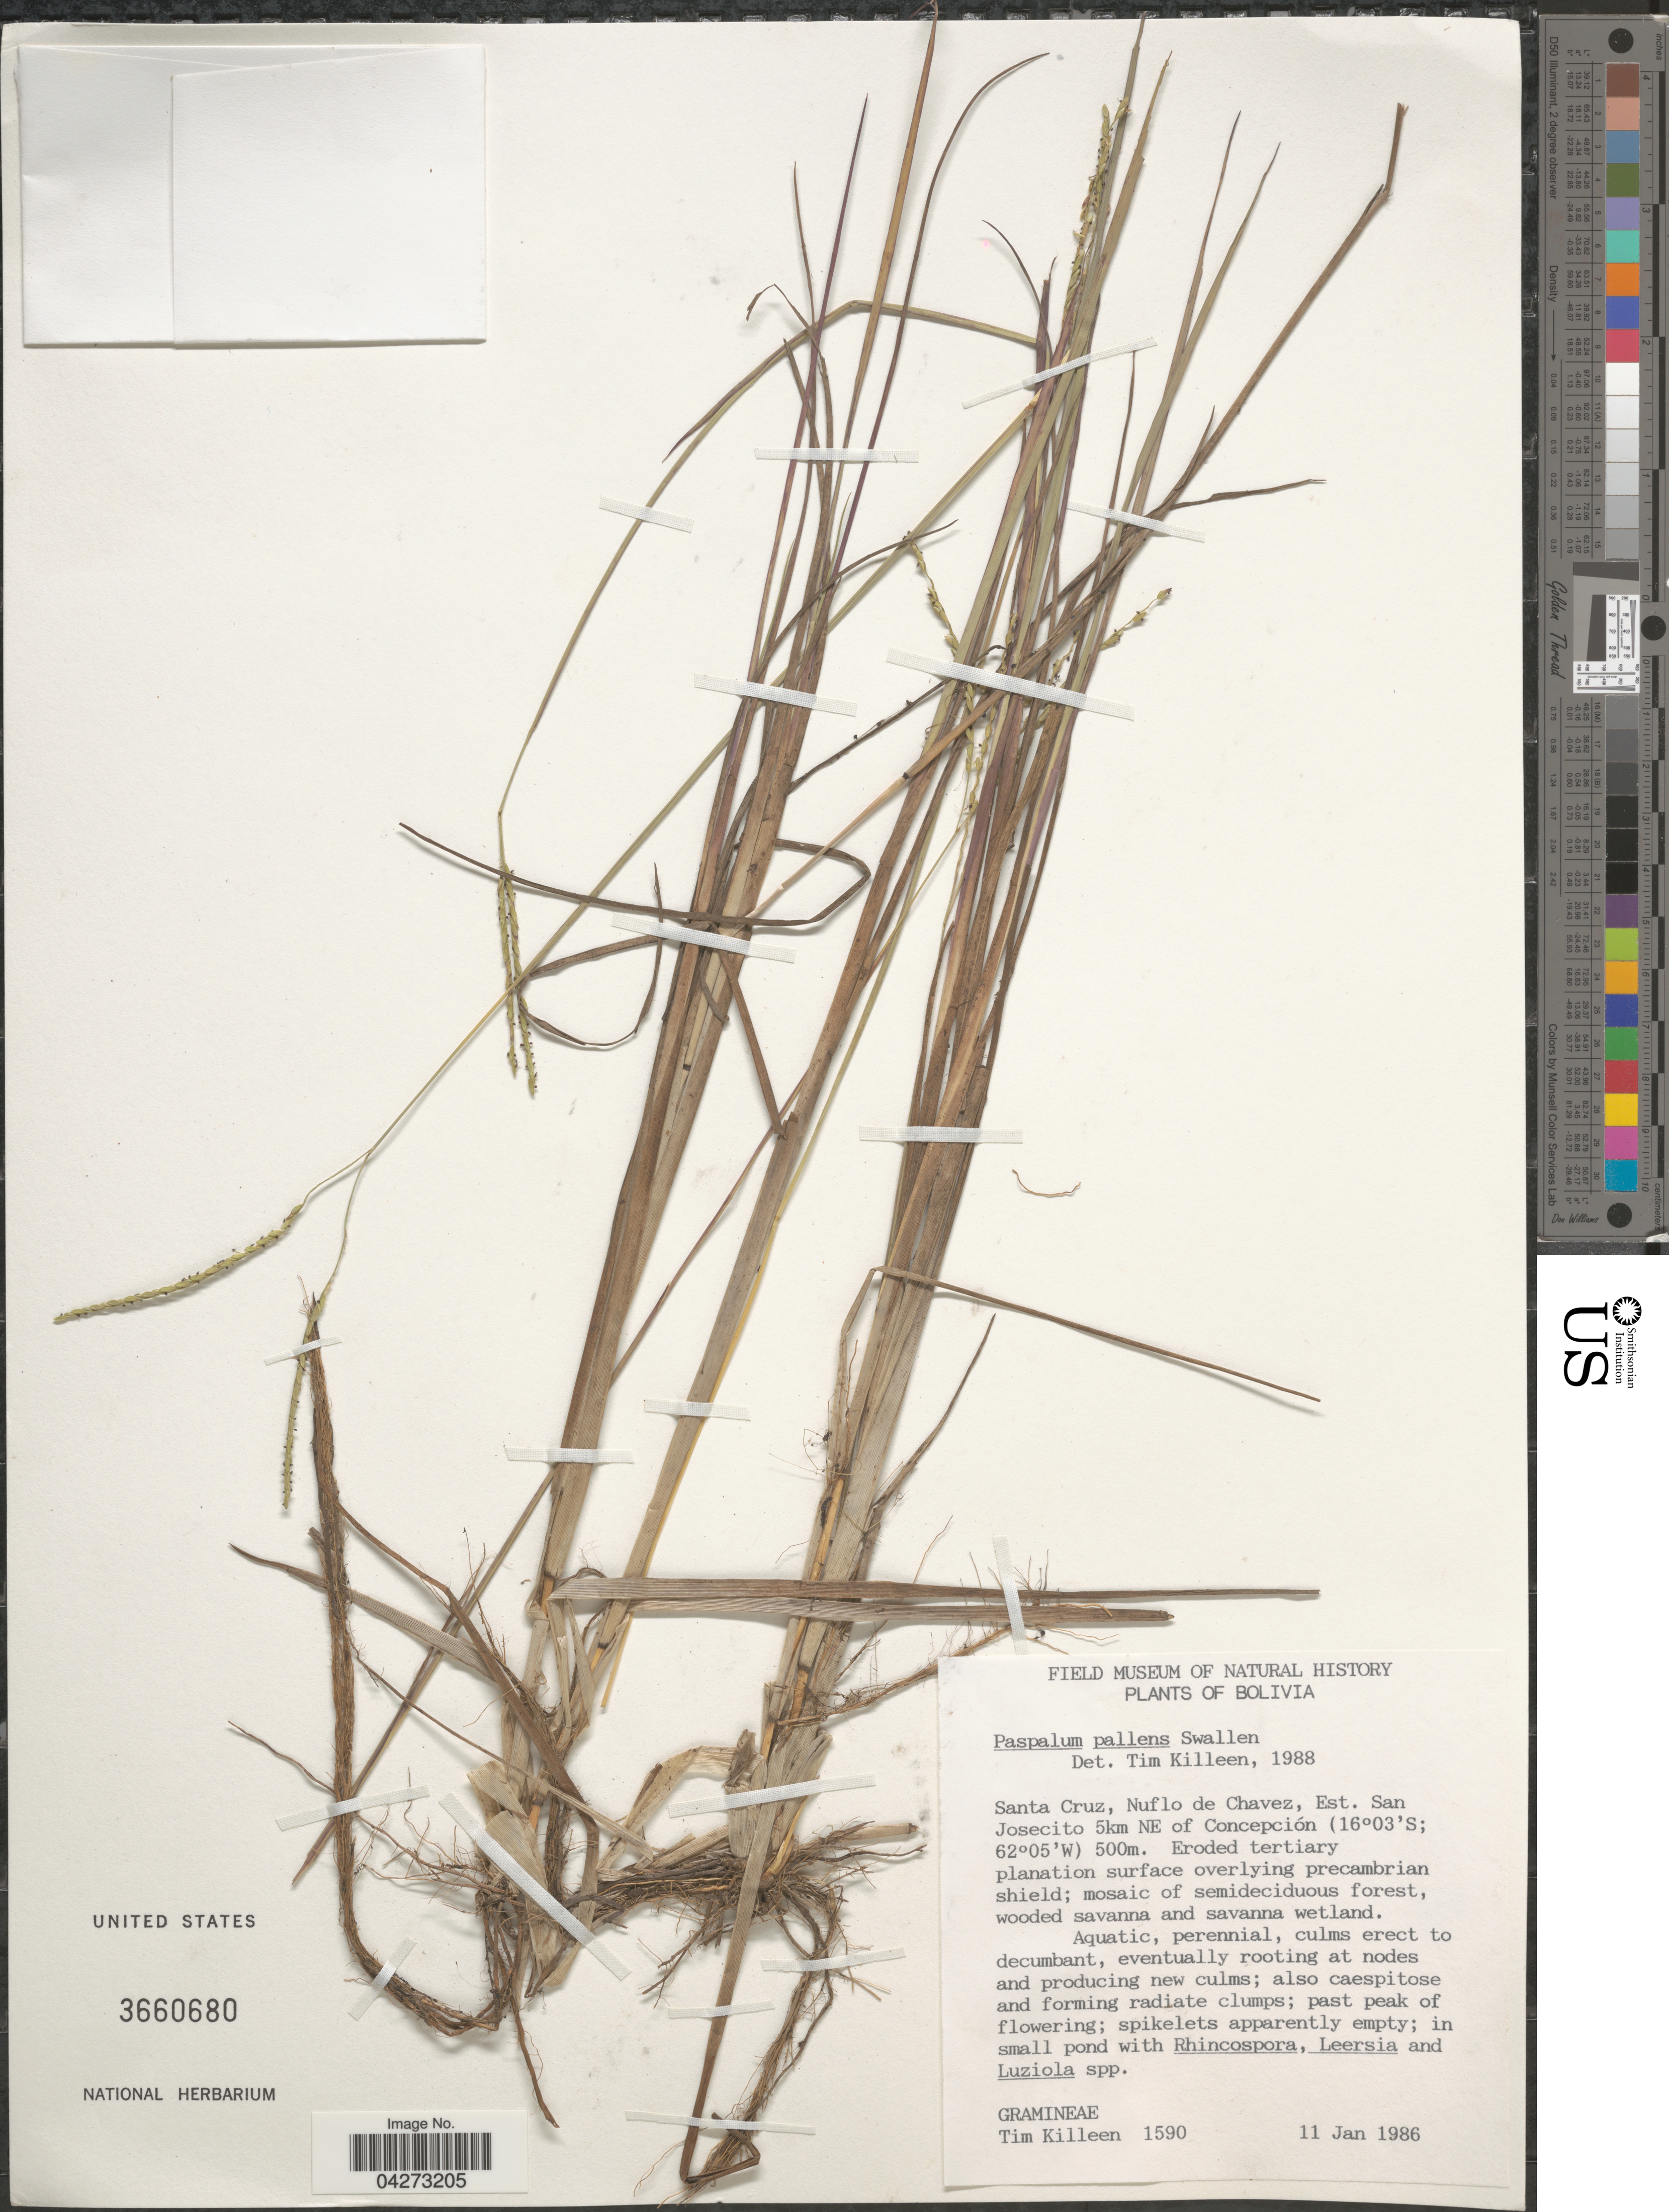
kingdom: Plantae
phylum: Tracheophyta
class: Liliopsida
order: Poales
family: Poaceae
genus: Paspalum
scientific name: Paspalum pallens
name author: Swallen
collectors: T. J. Killeen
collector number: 1590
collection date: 1986-01-11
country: Bolivia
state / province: Santa Cruz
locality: Nuflo de Chavez, Est. San Josecito 5km NE of Concepción.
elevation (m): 500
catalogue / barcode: US 3660680